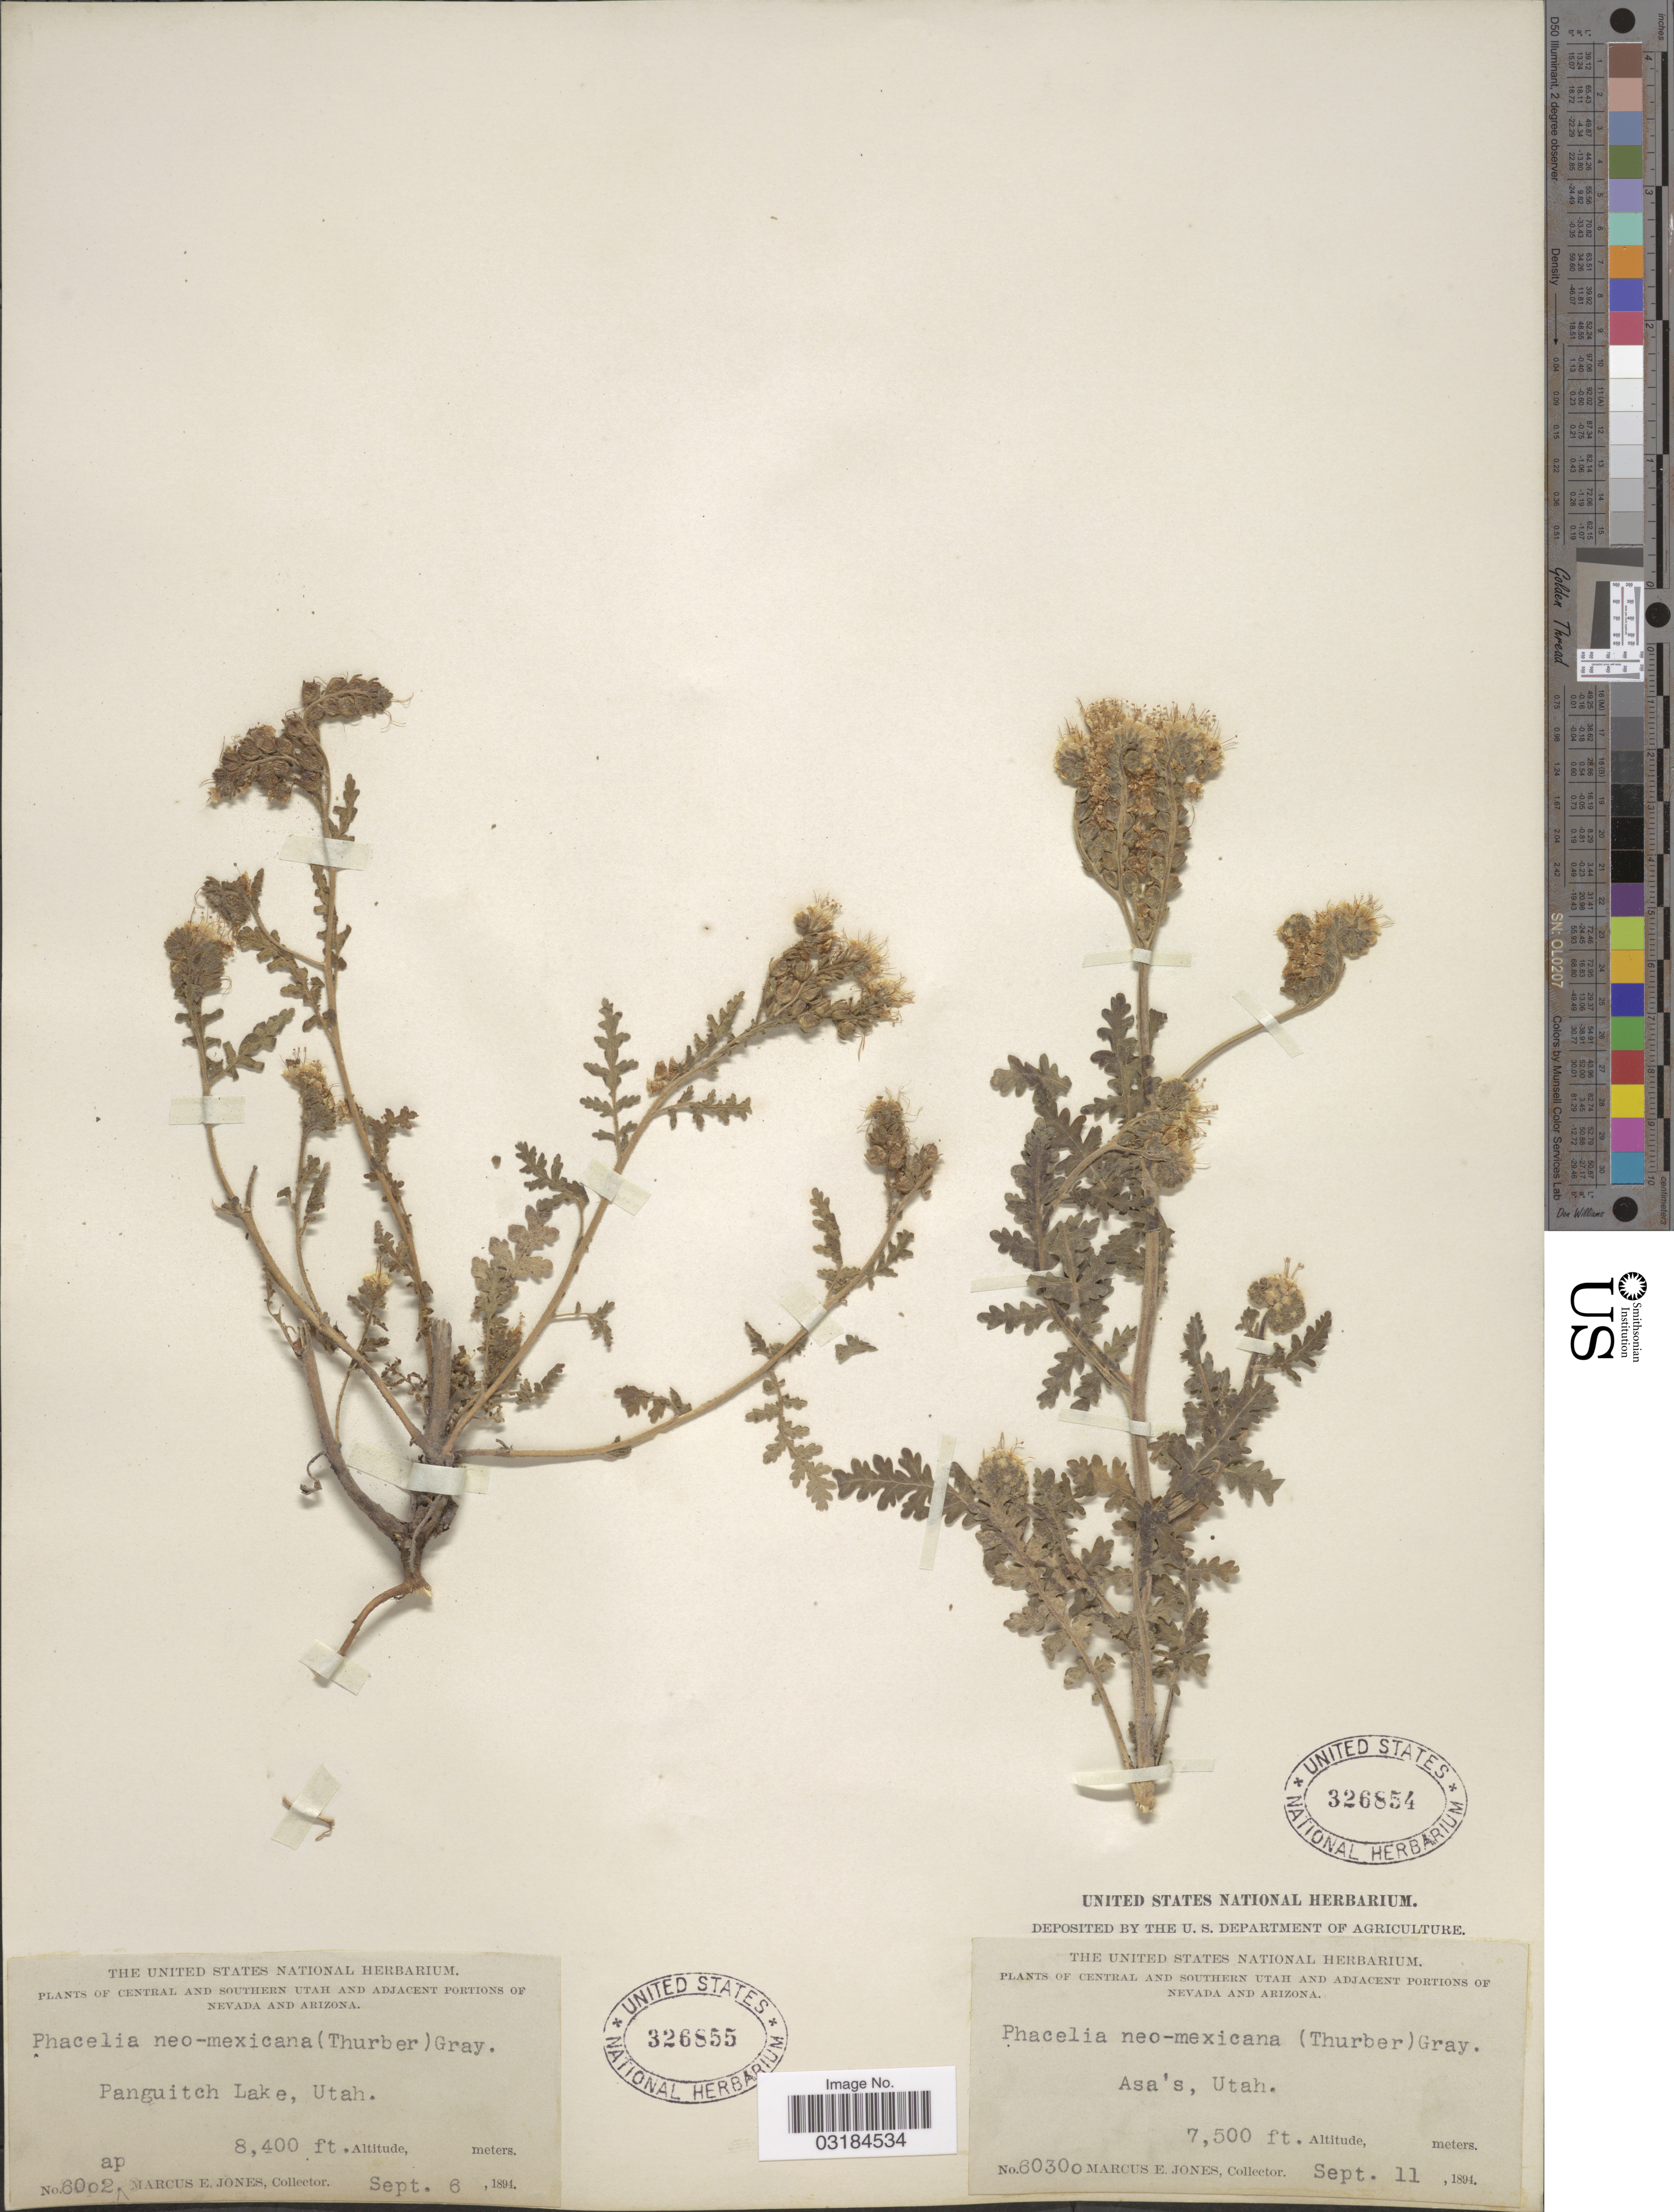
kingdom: Plantae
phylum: Tracheophyta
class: Magnoliopsida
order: Boraginales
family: Hydrophyllaceae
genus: Phacelia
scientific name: Phacelia alba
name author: Rydb.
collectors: M. E. Jones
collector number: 60o2ap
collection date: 1894-09-06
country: United States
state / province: Utah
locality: Panguitch Lake.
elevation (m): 2560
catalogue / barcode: US 326855-2